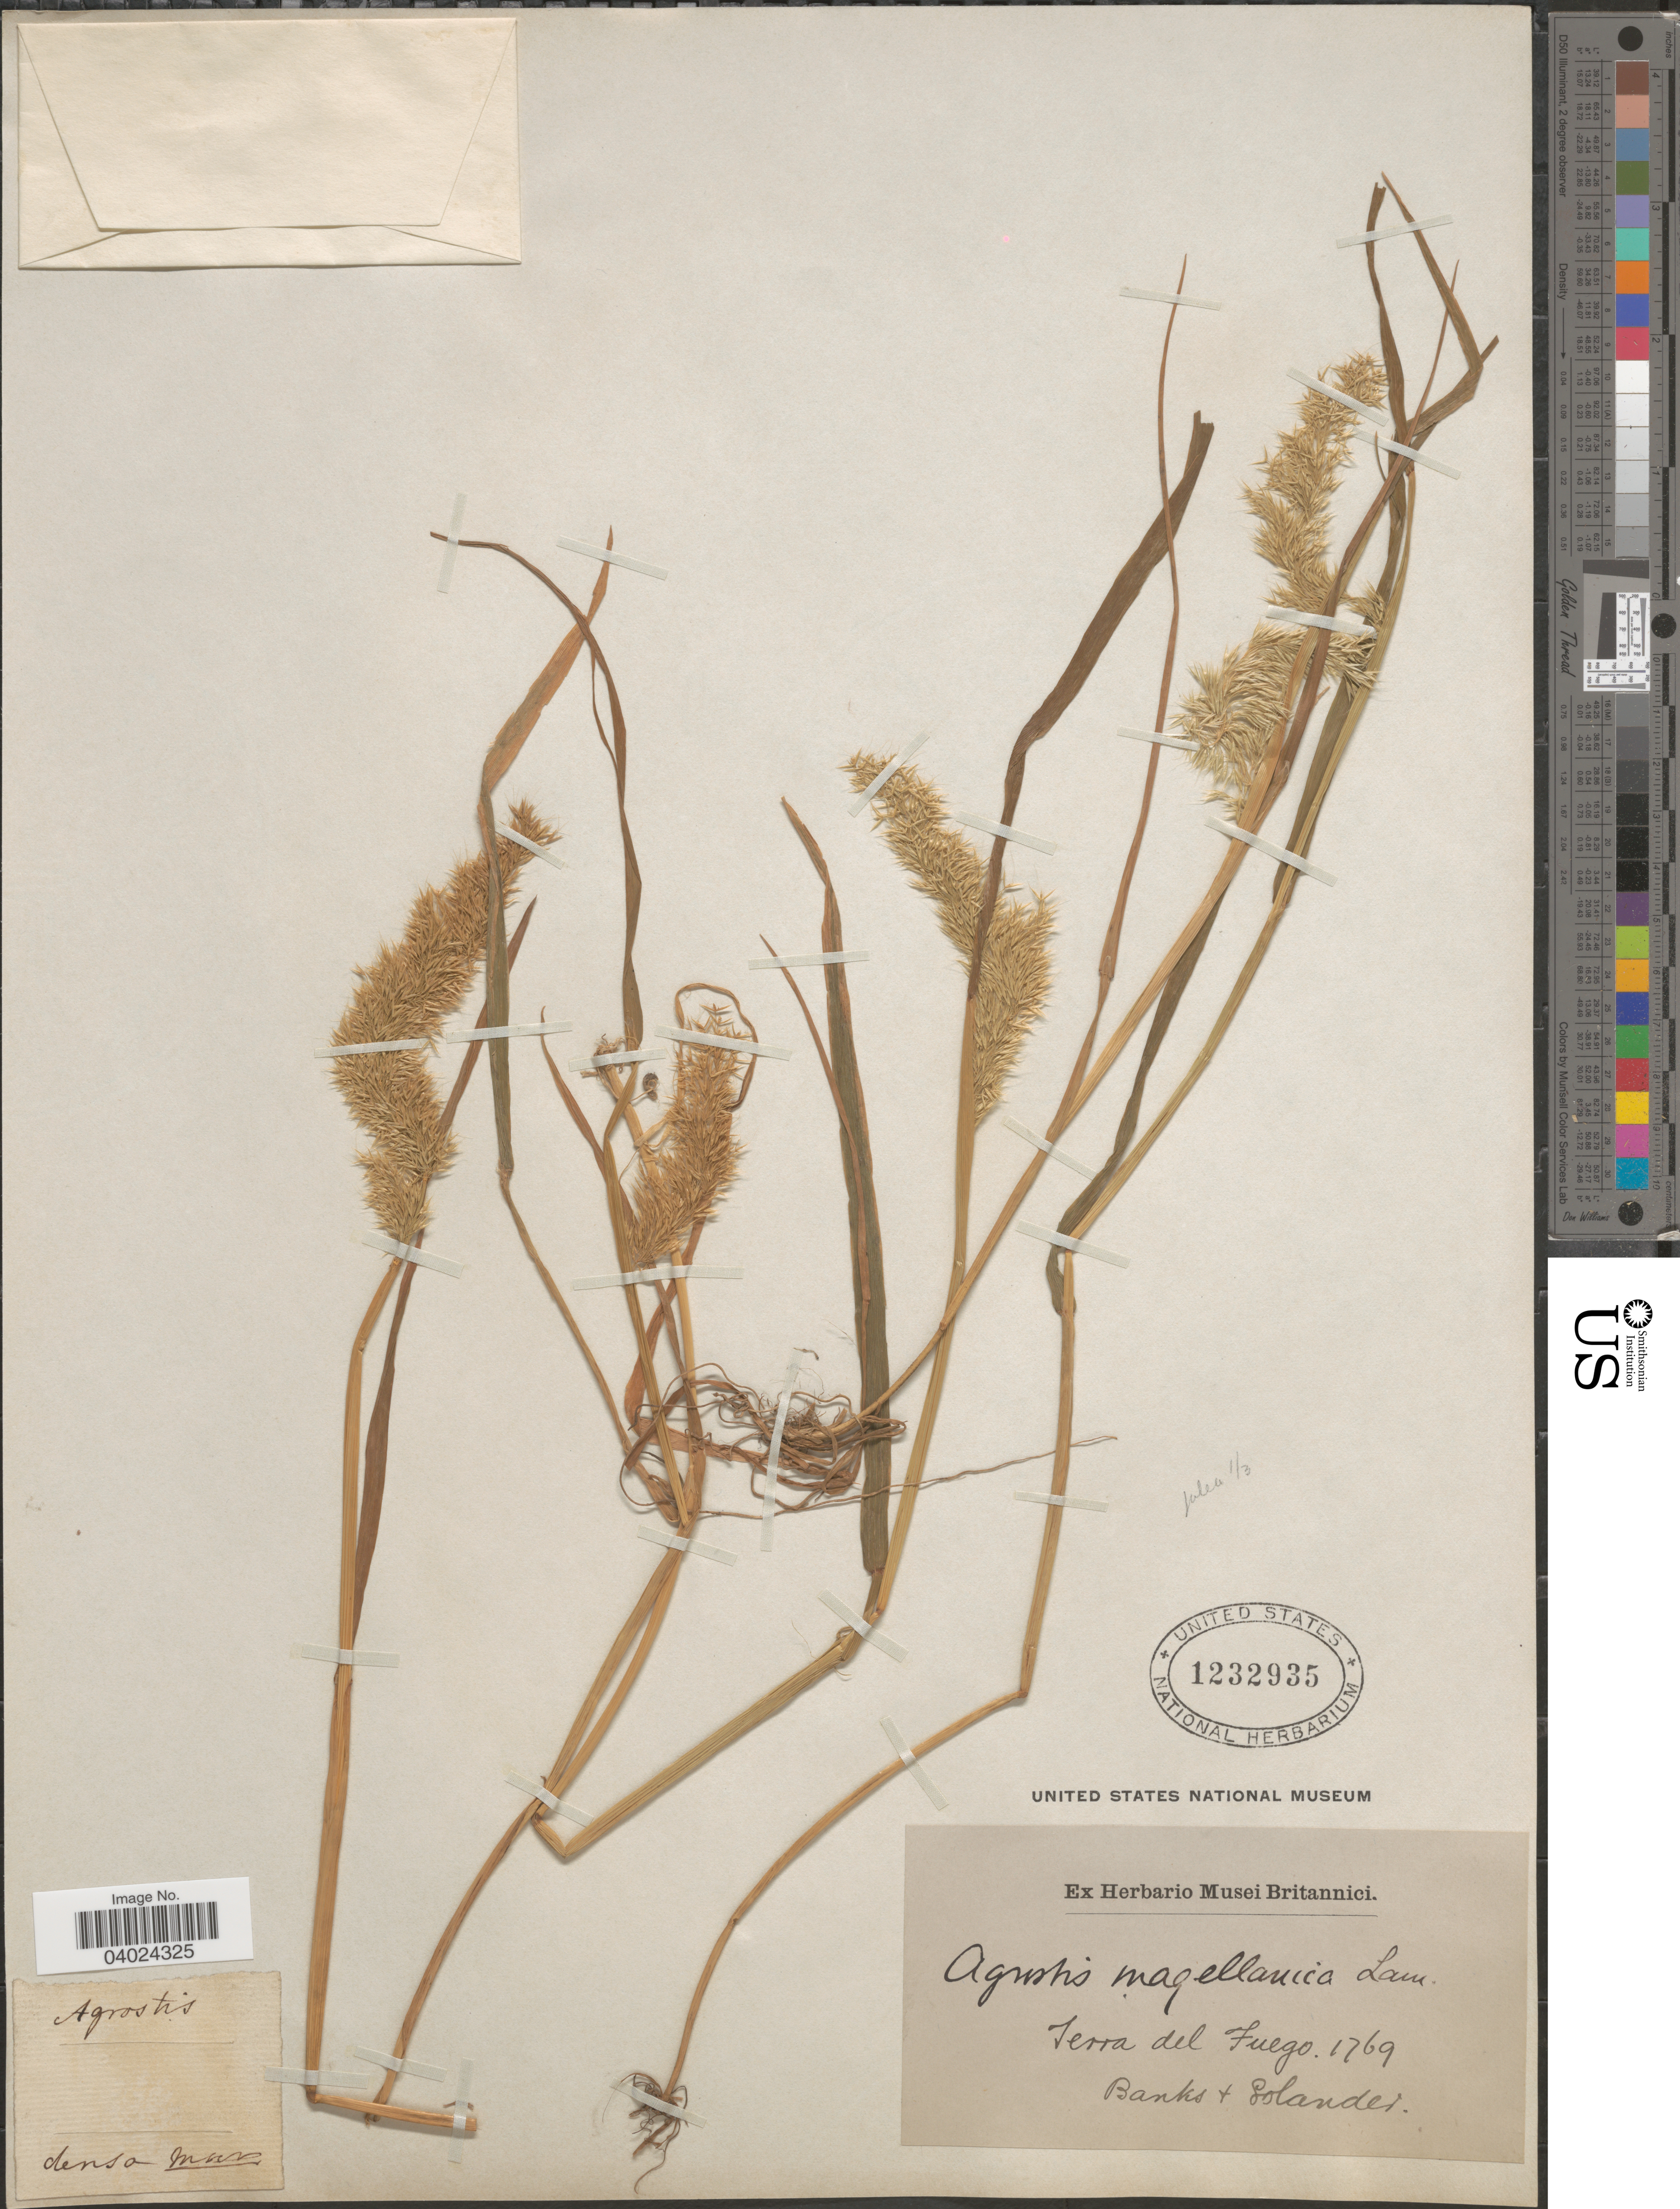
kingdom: Plantae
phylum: Tracheophyta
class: Liliopsida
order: Poales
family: Poaceae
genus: Agrostis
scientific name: Agrostis magellanica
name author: Lam.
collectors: -- Banks & -. Bolander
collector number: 1769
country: Argentina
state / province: Tierra del Fuego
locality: Terra del Fuego.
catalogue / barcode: US 1232935